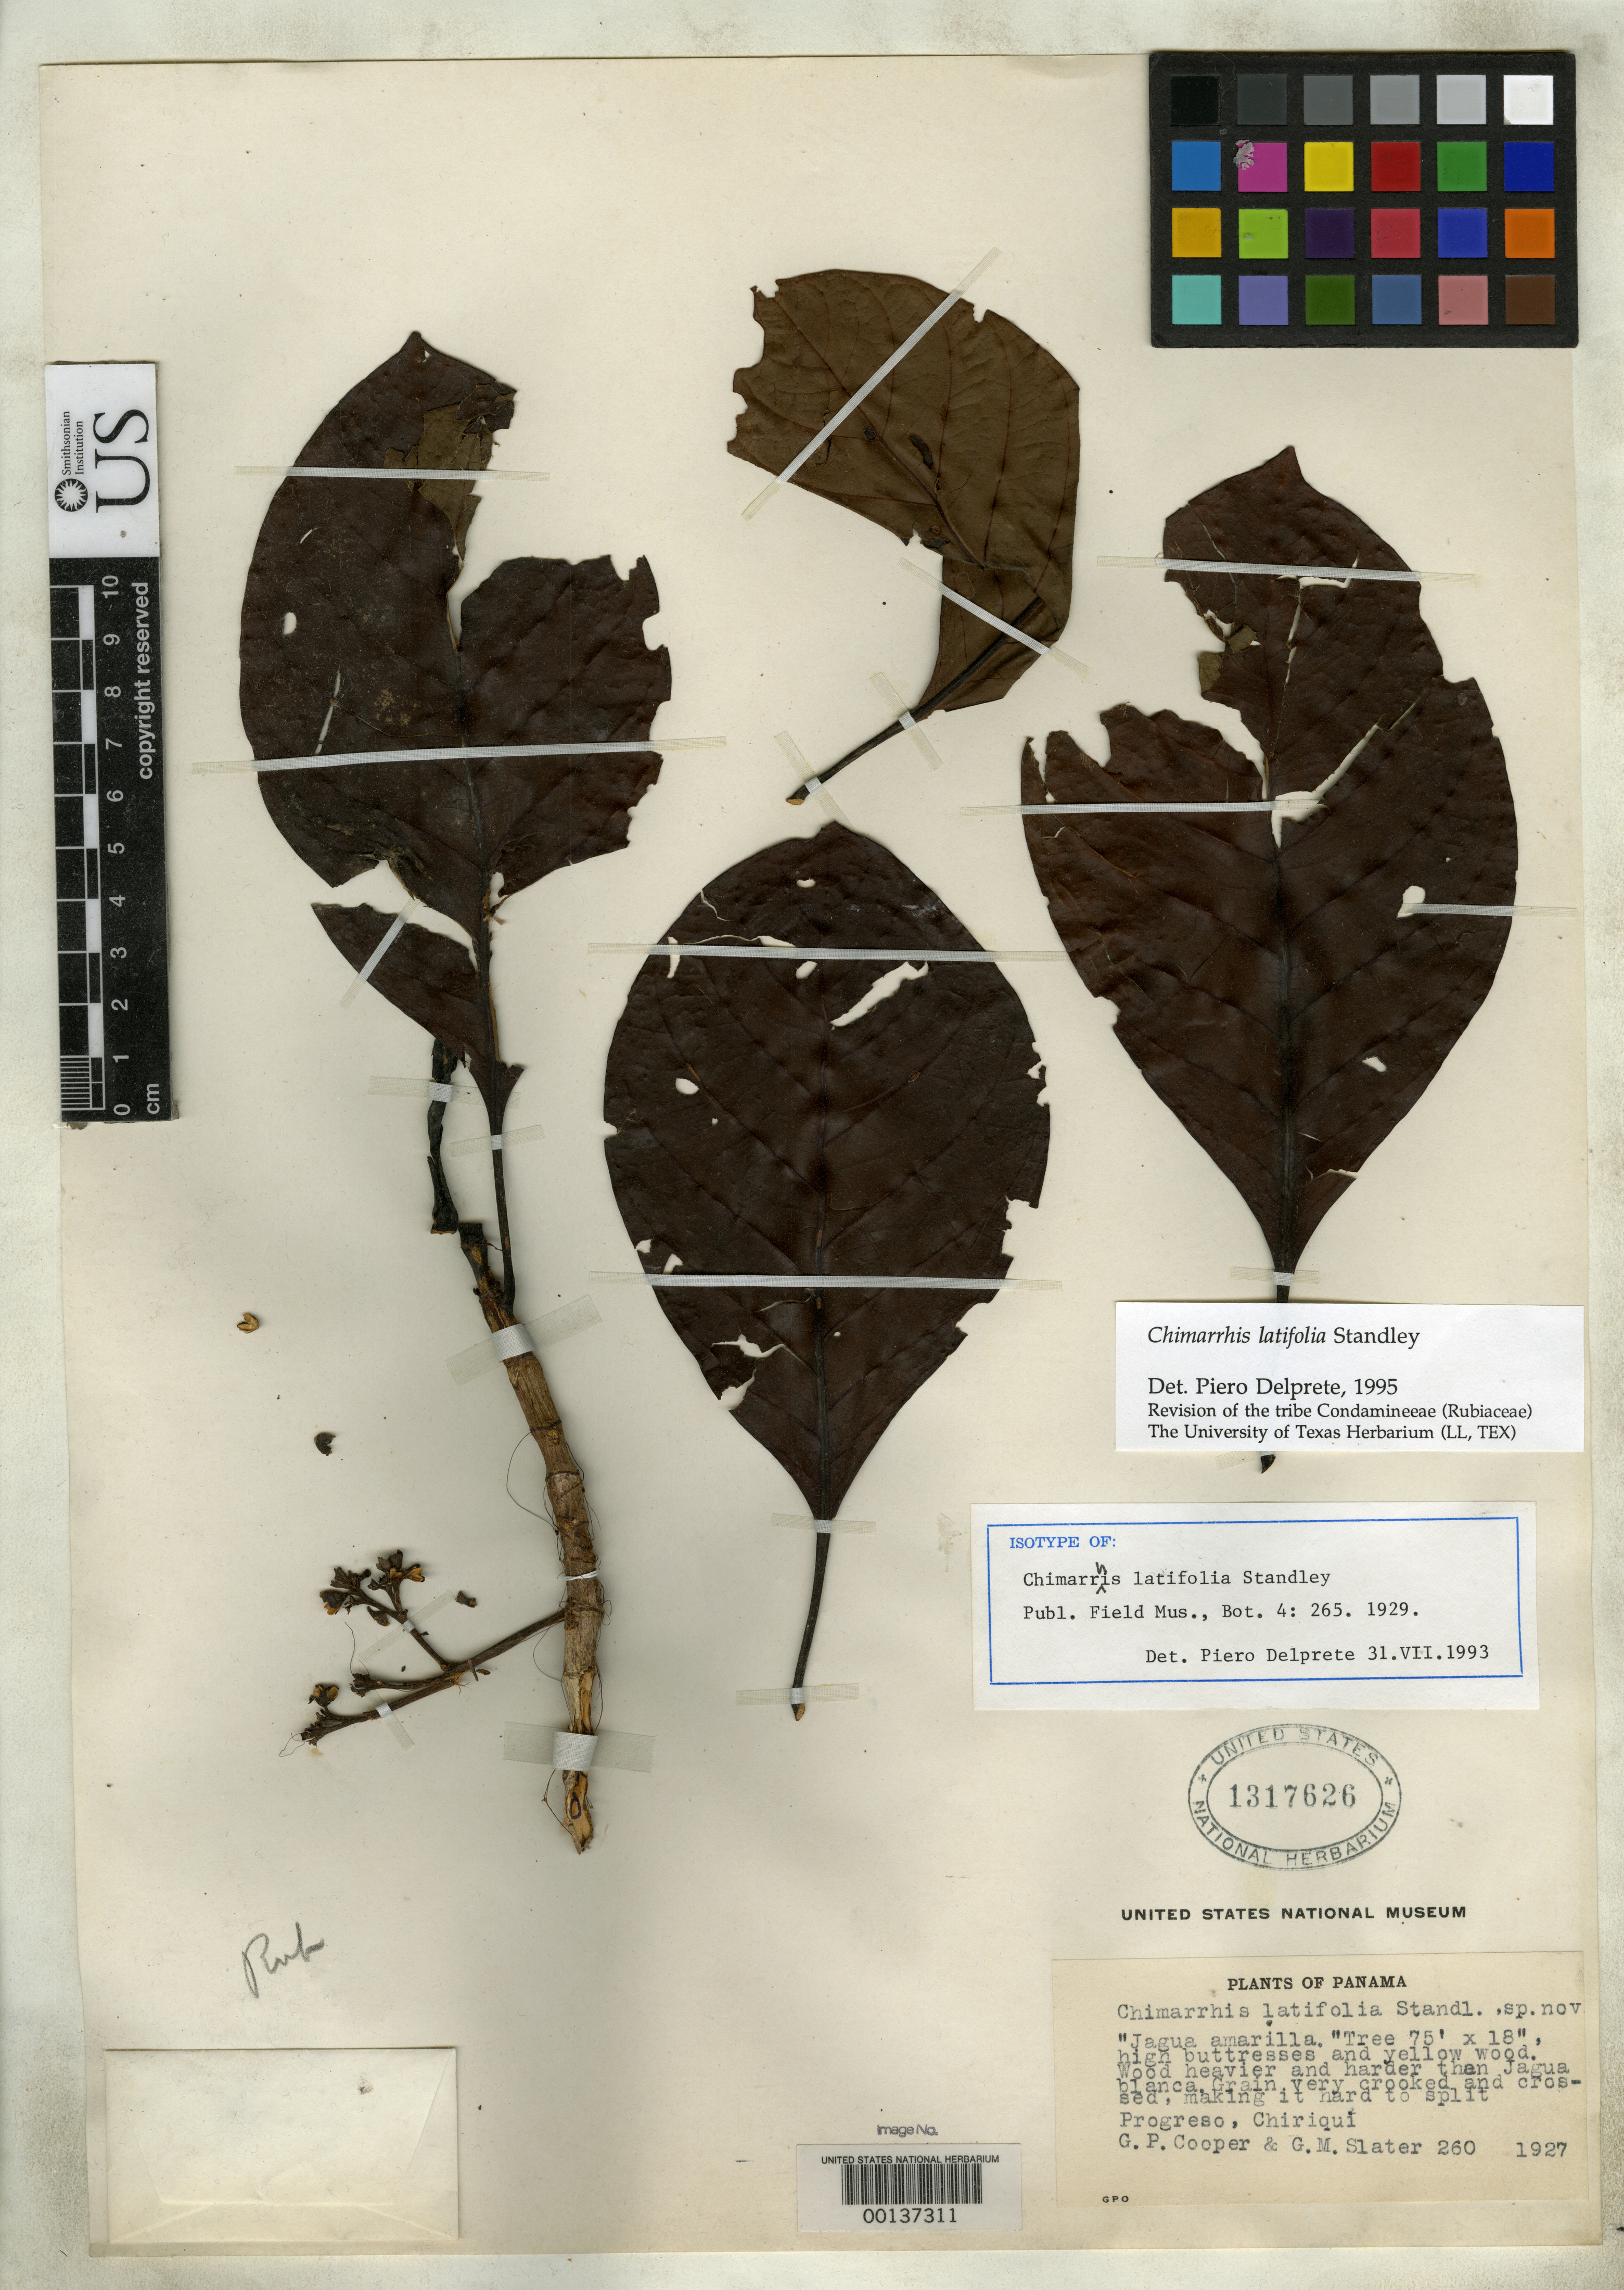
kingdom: Plantae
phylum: Tracheophyta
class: Magnoliopsida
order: Gentianales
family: Rubiaceae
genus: Chimarrhis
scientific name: Chimarrhis latifolia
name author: Standl.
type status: Isotype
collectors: G. Cooper & G. Slater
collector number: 260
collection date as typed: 1927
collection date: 1927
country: Panama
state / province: Chiriquí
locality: Progresso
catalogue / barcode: US 1317626